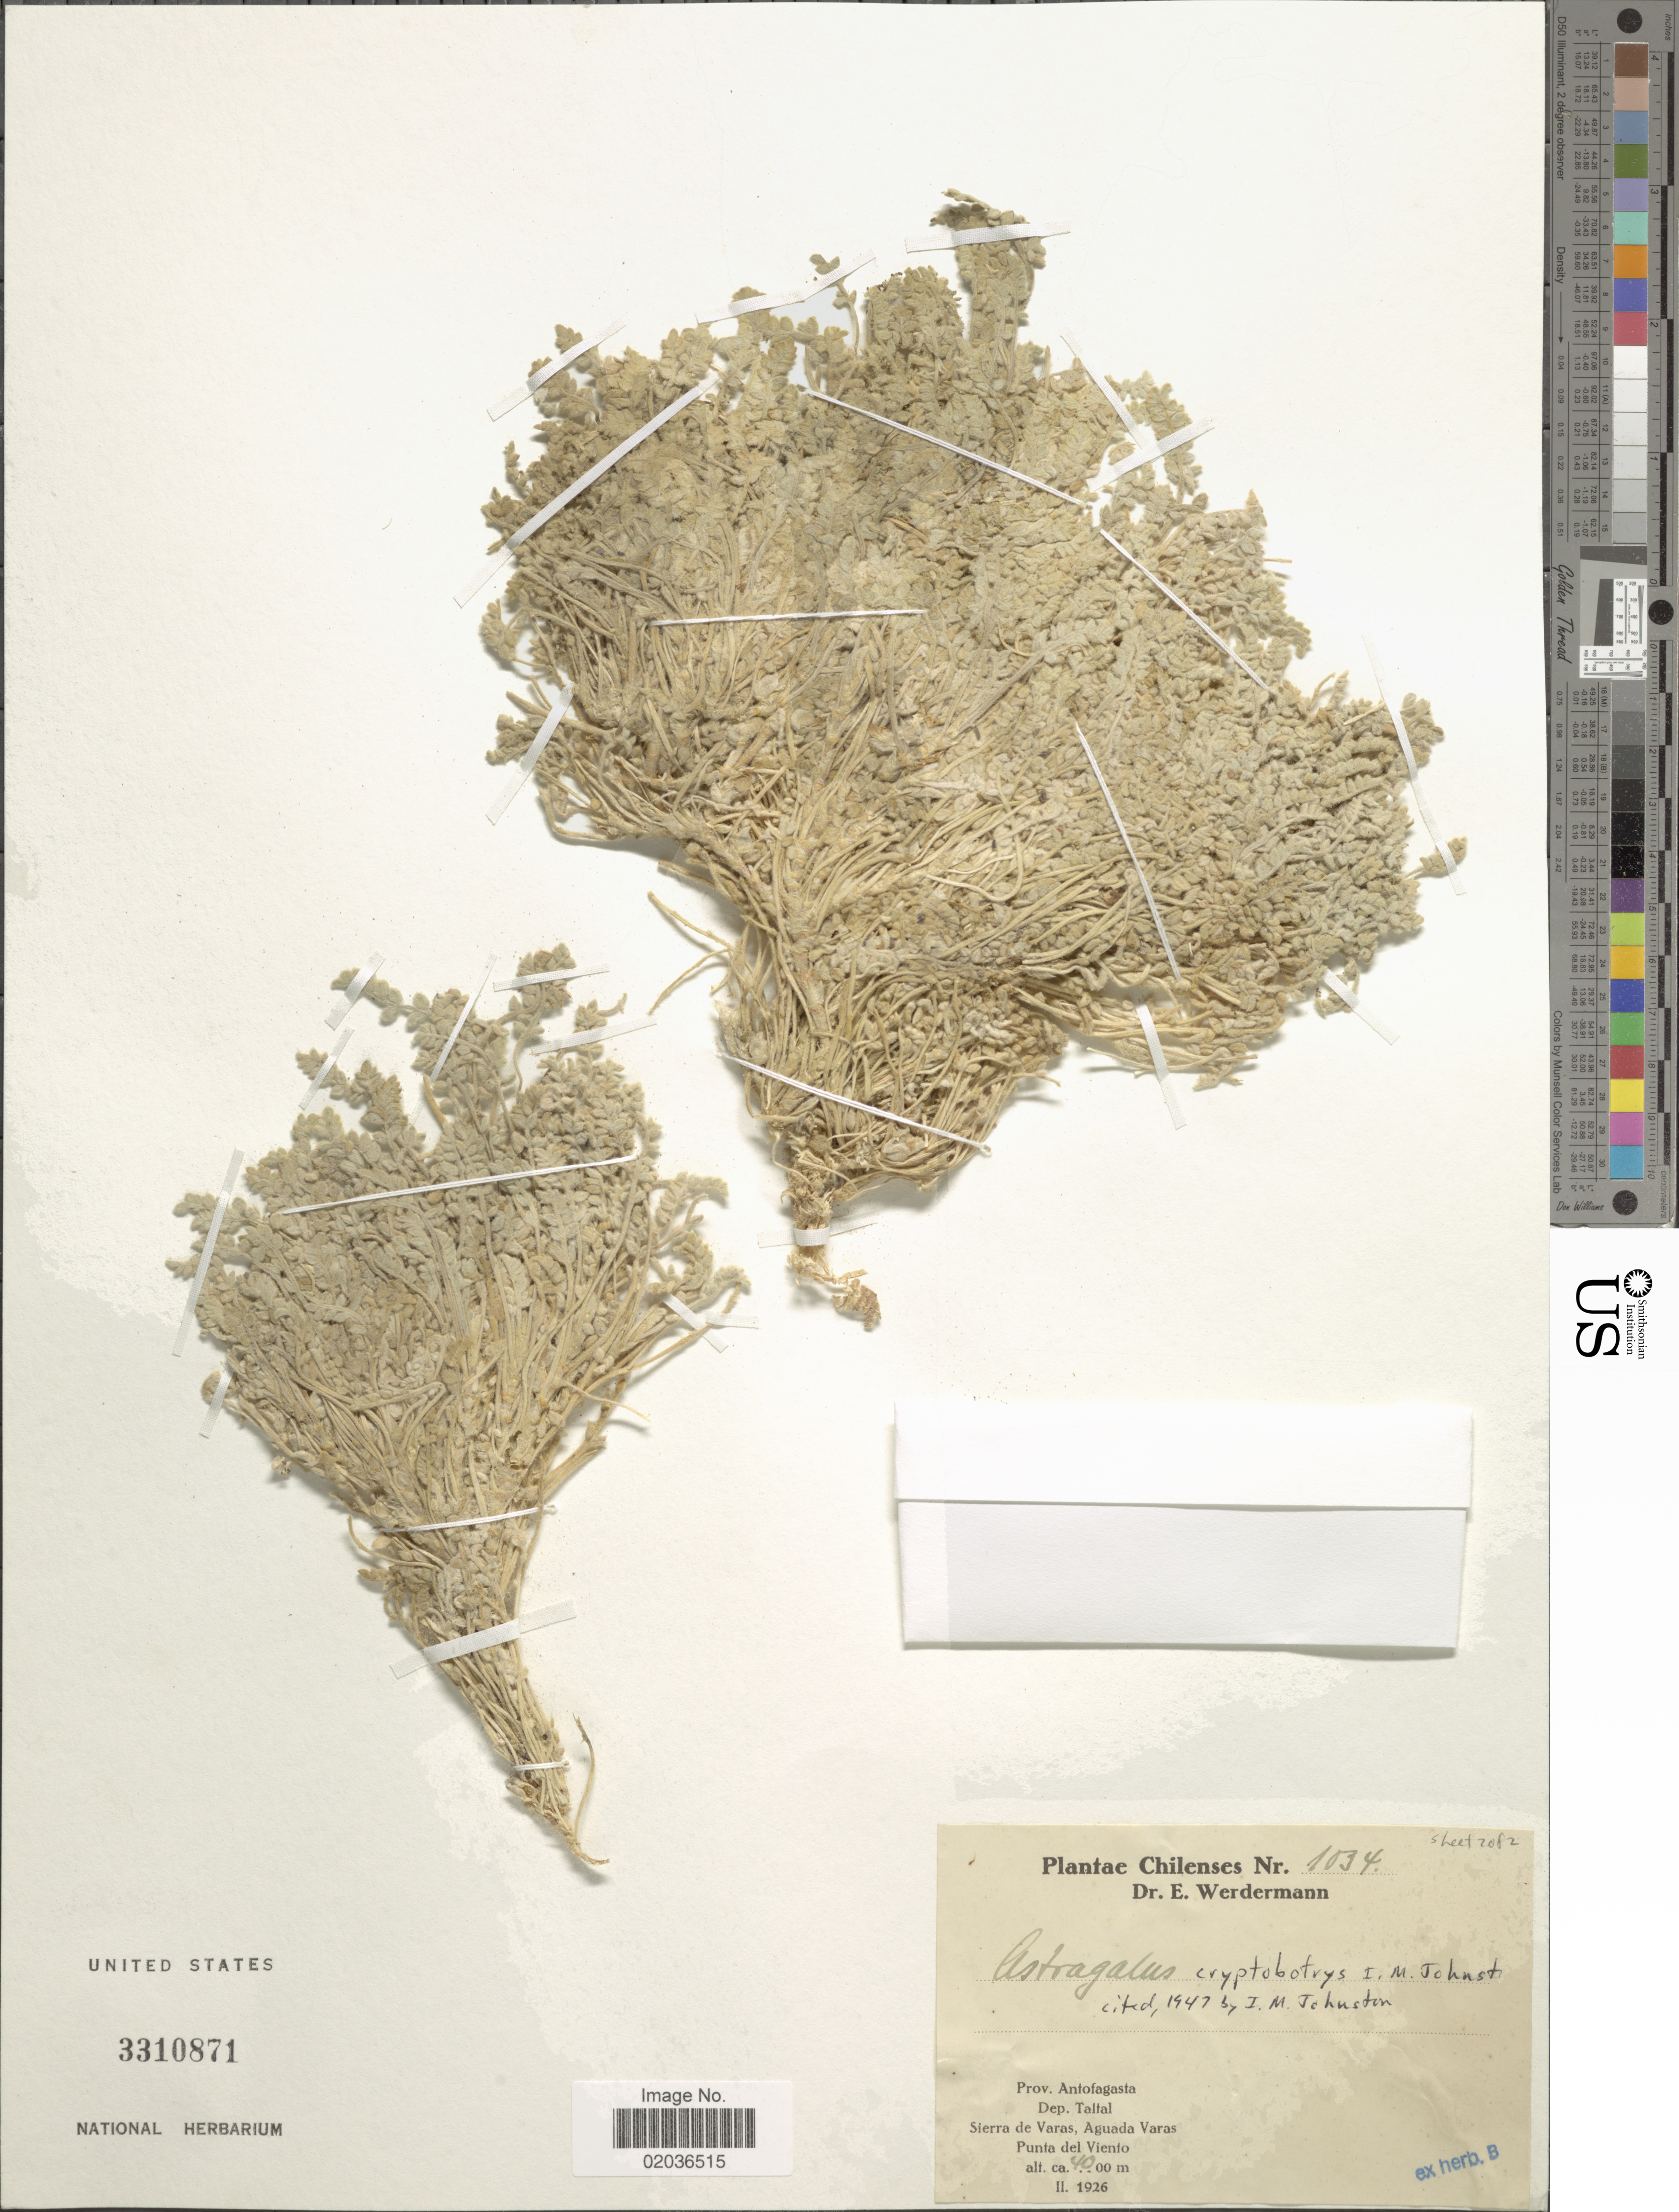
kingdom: Plantae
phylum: Tracheophyta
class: Magnoliopsida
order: Fabales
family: Fabaceae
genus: Astragalus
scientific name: Astragalus cryptobotrys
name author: I.M. Johnst.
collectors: E. Werdermann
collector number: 1034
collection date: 1926-02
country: Chile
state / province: Antofagasta (II)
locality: Prov. Antofagasta, Dep. Taltal. Sierra de Varas, Aguada Varas. Punta del Viento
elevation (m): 4000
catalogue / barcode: US 3310871